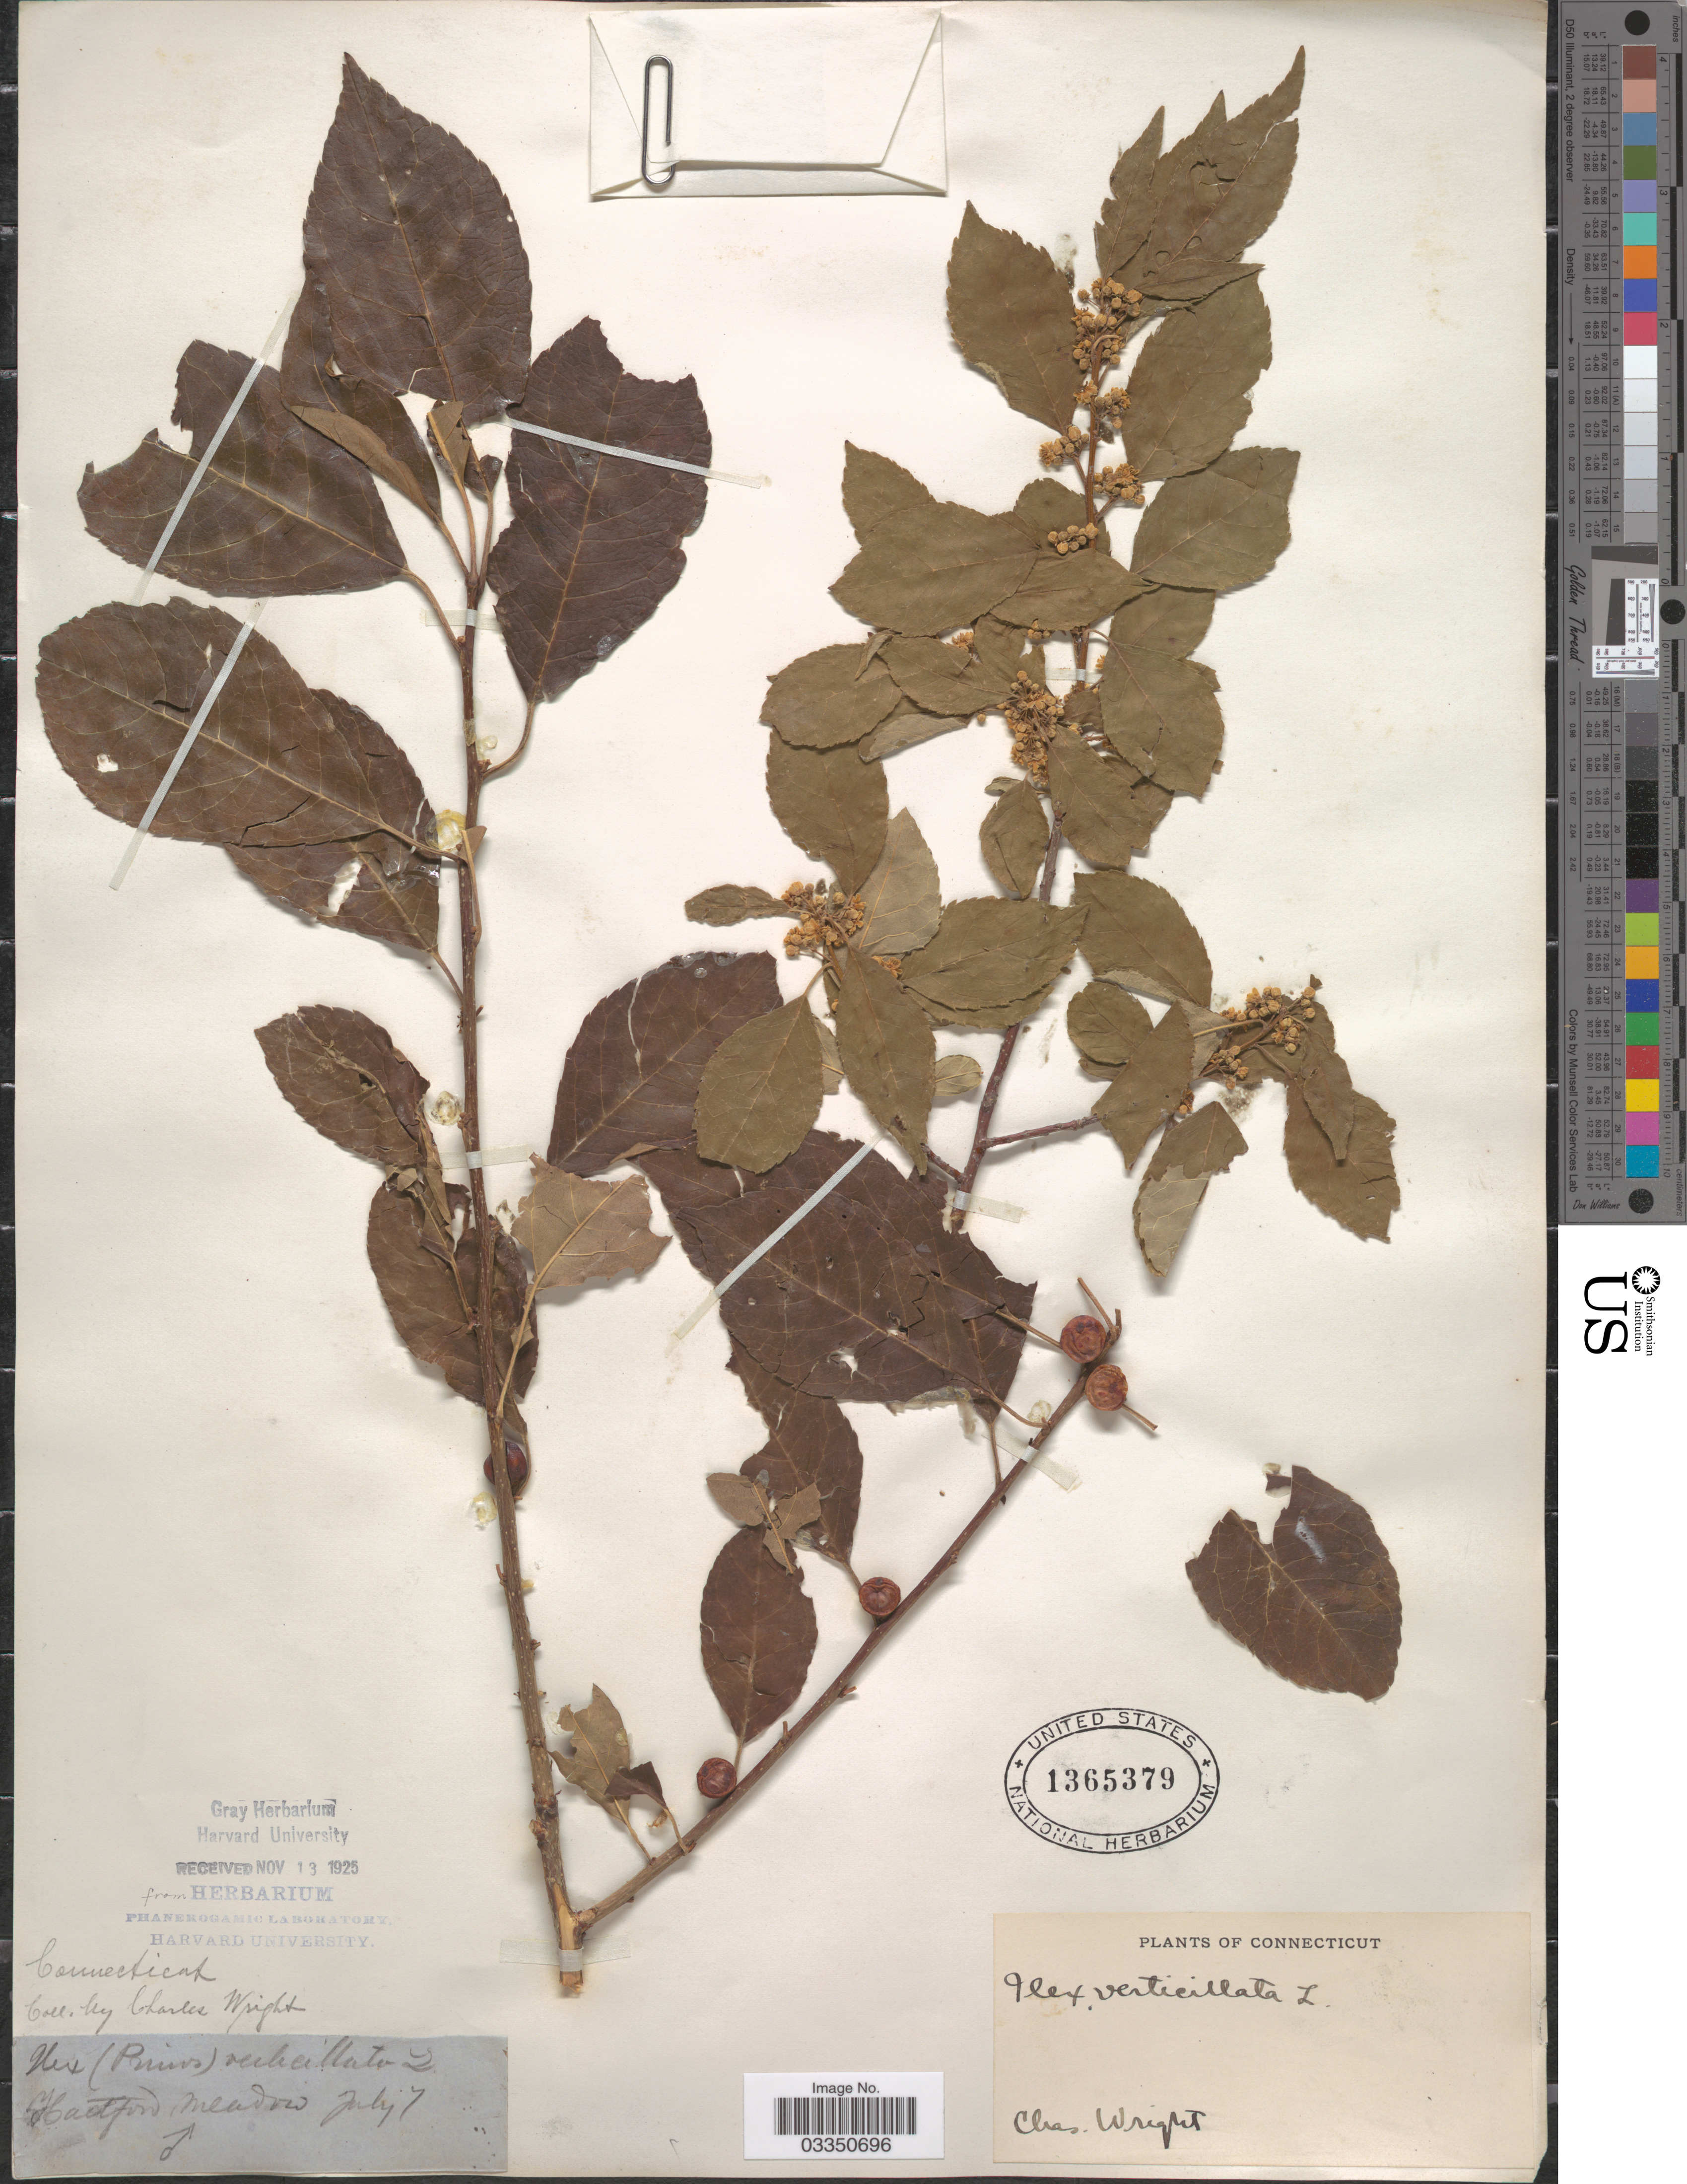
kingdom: Plantae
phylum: Tracheophyta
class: Magnoliopsida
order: Aquifoliales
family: Aquifoliaceae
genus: Ilex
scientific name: Ilex verticillata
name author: (L.) A. Gray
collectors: C. Wright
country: United States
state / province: Connecticut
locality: Hartford meadow.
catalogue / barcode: US 1365379